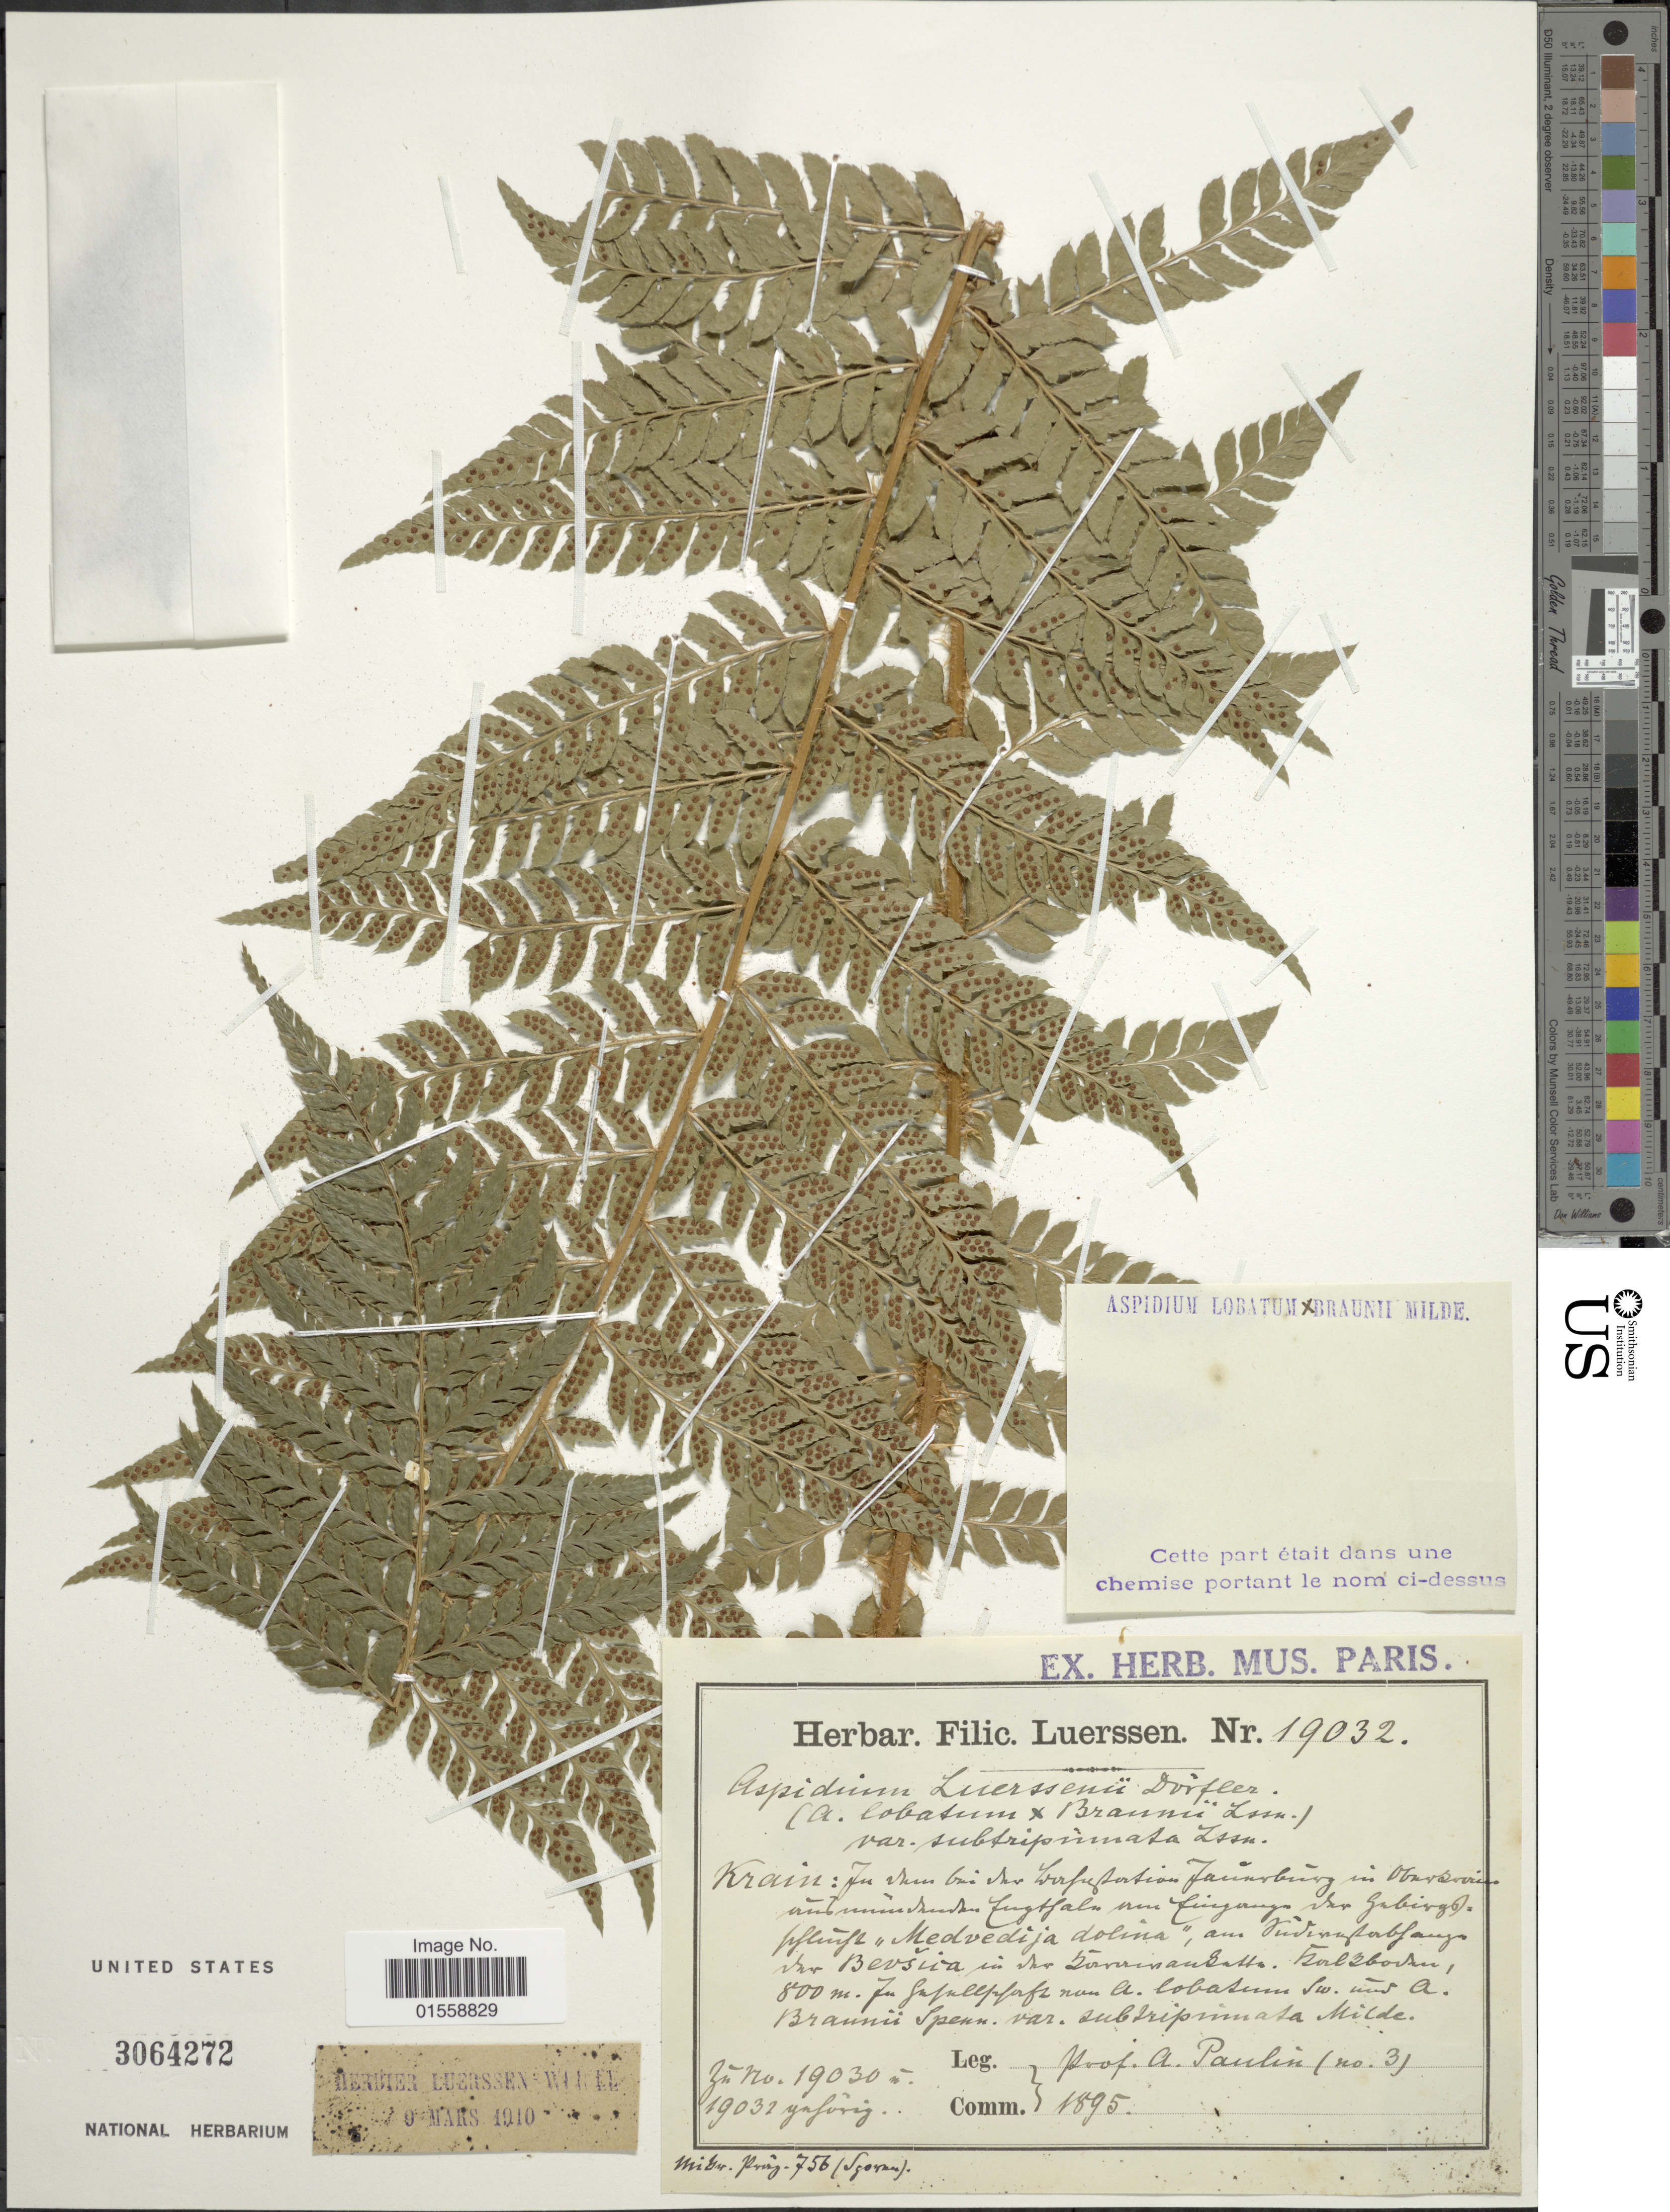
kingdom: Plantae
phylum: Tracheophyta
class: Polypodiopsida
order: Polypodiales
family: Dryopteridaceae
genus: Polystichum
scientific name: Polystichum x luerssenii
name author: (Dörfl.) Hahne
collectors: -. Paulin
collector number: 19032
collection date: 1895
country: Croatia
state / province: Split-Dalmatia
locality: Krain: [Foreign script]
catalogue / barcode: US 3064272